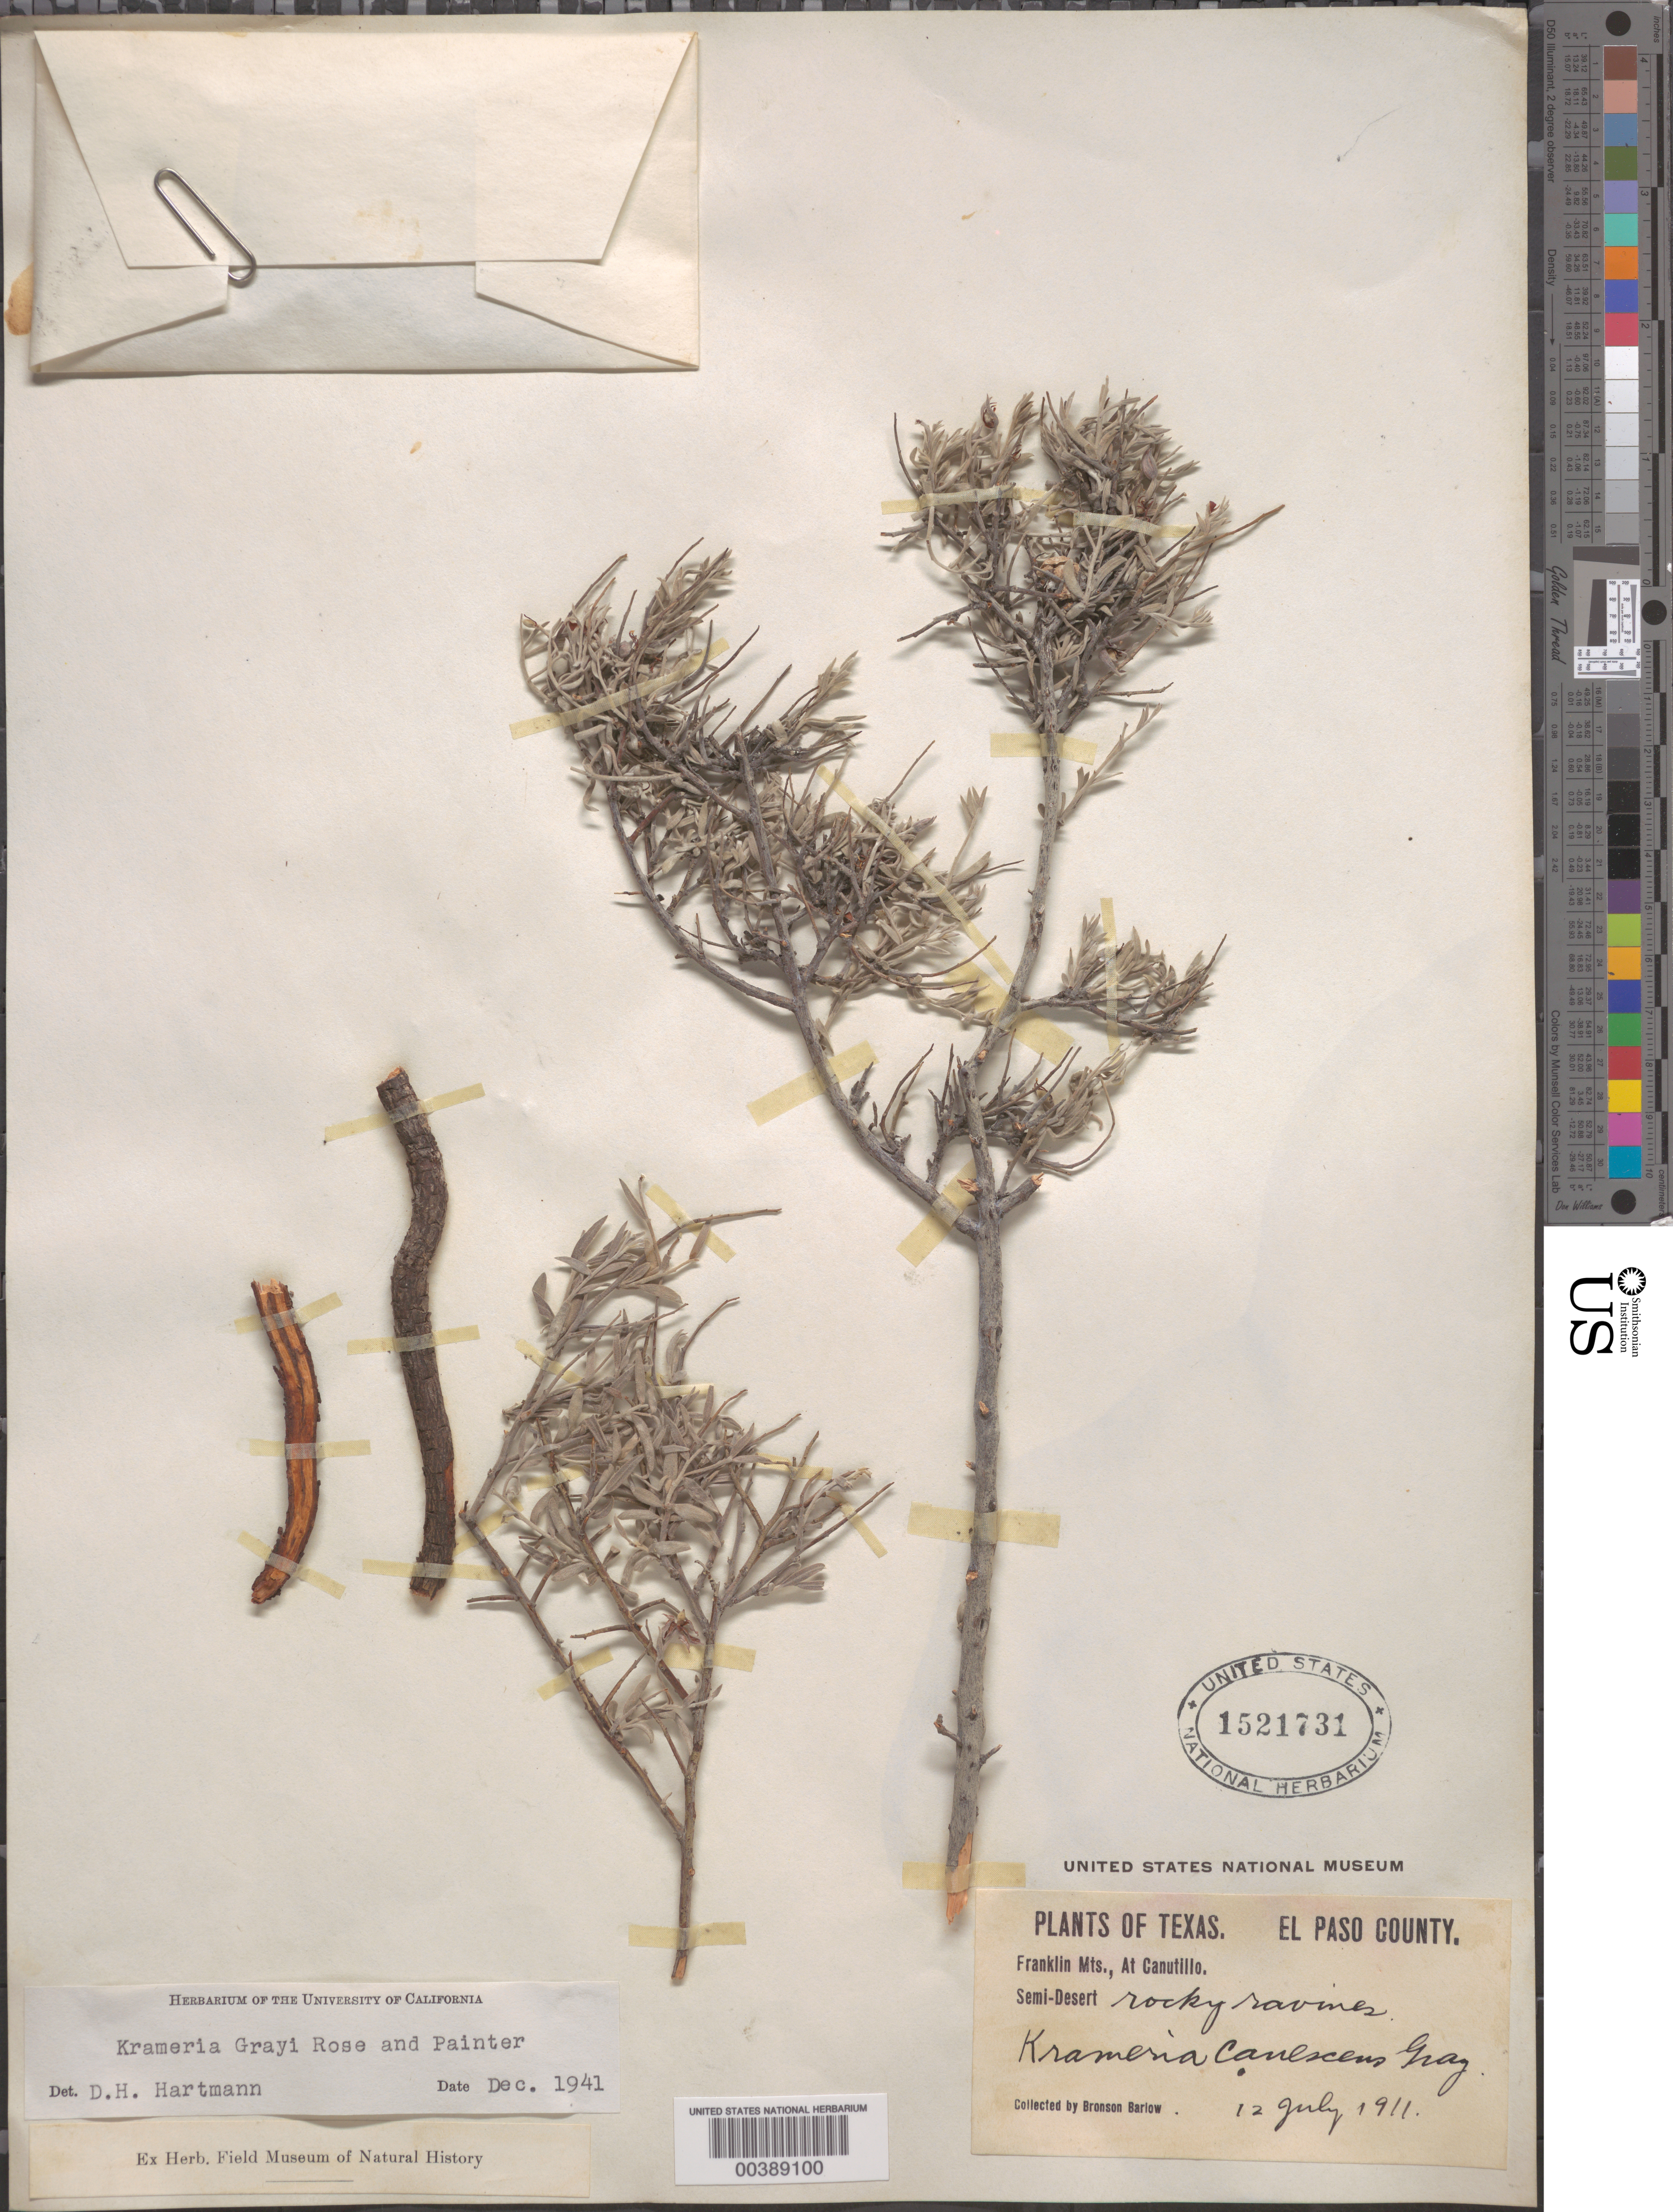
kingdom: Plantae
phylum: Tracheophyta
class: Magnoliopsida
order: Zygophyllales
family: Krameriaceae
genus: Krameria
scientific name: Krameria grayi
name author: Rose & J.H. Painter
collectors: B. A. Barlow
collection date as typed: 12 Jul 1911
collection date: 1911-07-12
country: United States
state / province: Texas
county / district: El Paso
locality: Franklin mts., at canutillo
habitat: Semi-desert; rocky ravines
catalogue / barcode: US 1521731